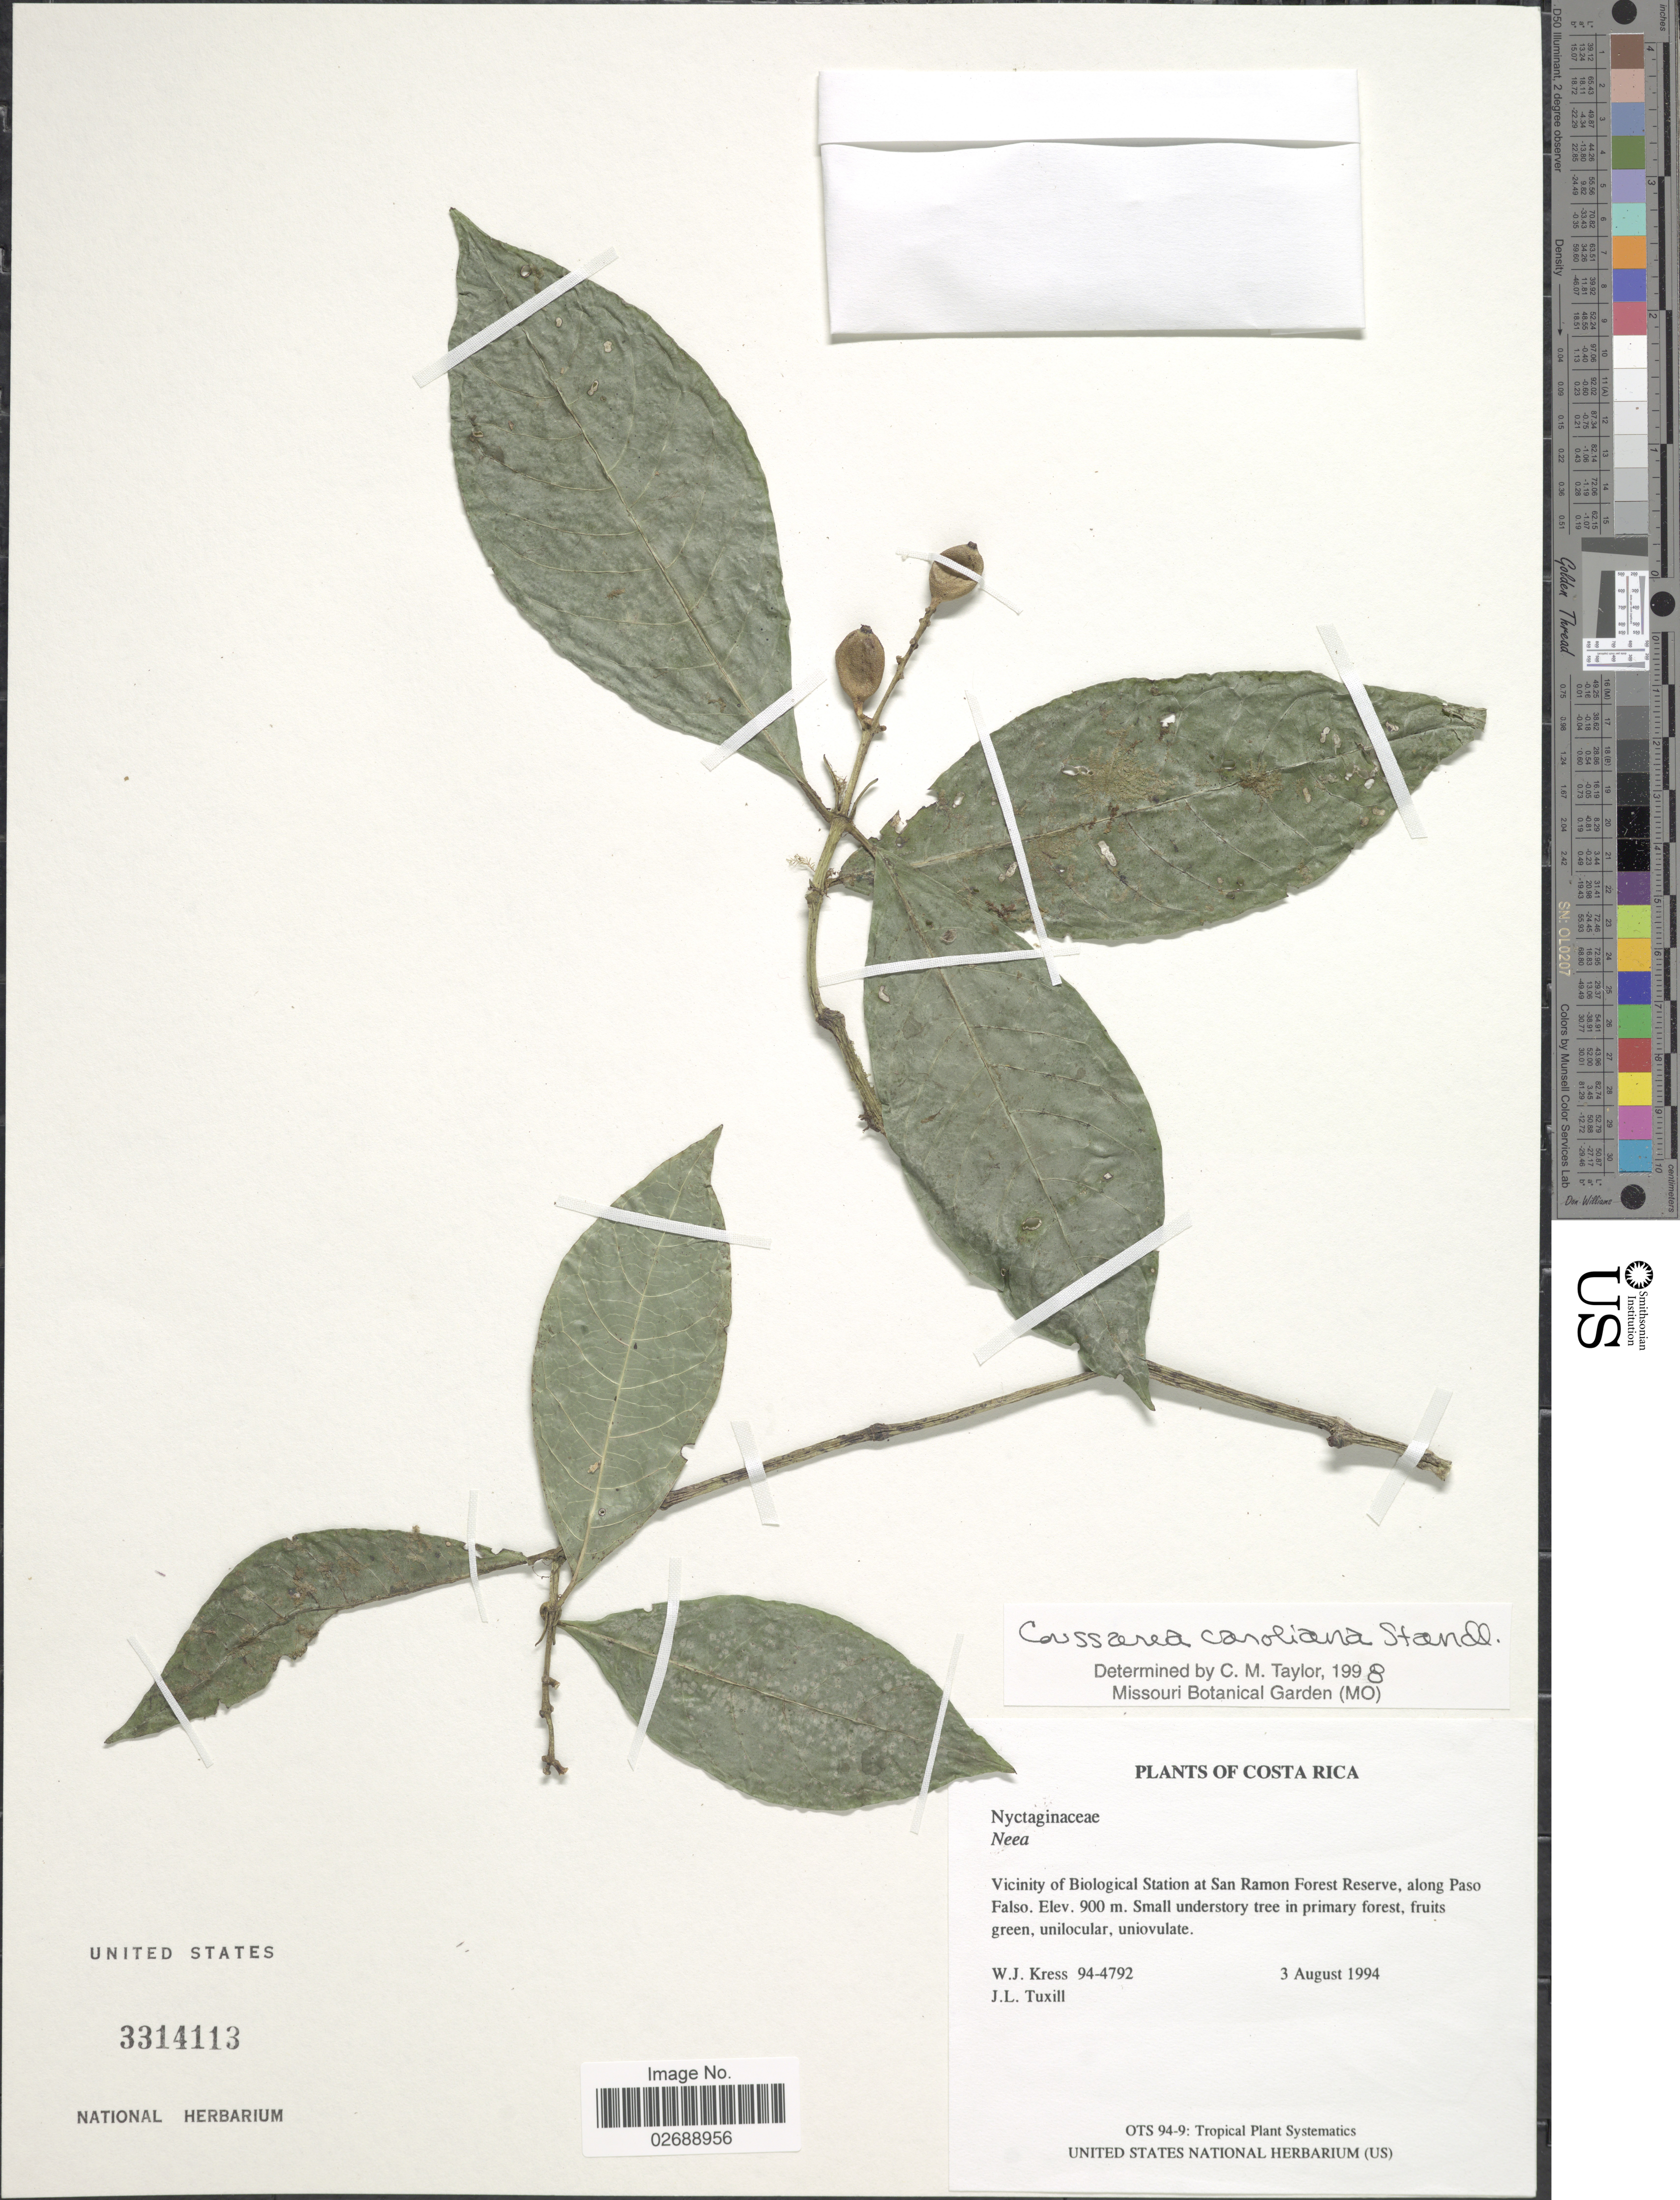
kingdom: Plantae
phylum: Tracheophyta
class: Magnoliopsida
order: Gentianales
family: Rubiaceae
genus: Coussarea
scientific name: Coussarea caroliana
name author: Standl.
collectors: W. J. Kress & J. L. Tuxill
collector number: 94-4792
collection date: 1994-08-03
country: Costa Rica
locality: Vicinity of Biological Station at San Ramon Forest Reserve, along Paso Falso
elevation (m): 900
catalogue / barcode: US 3314113